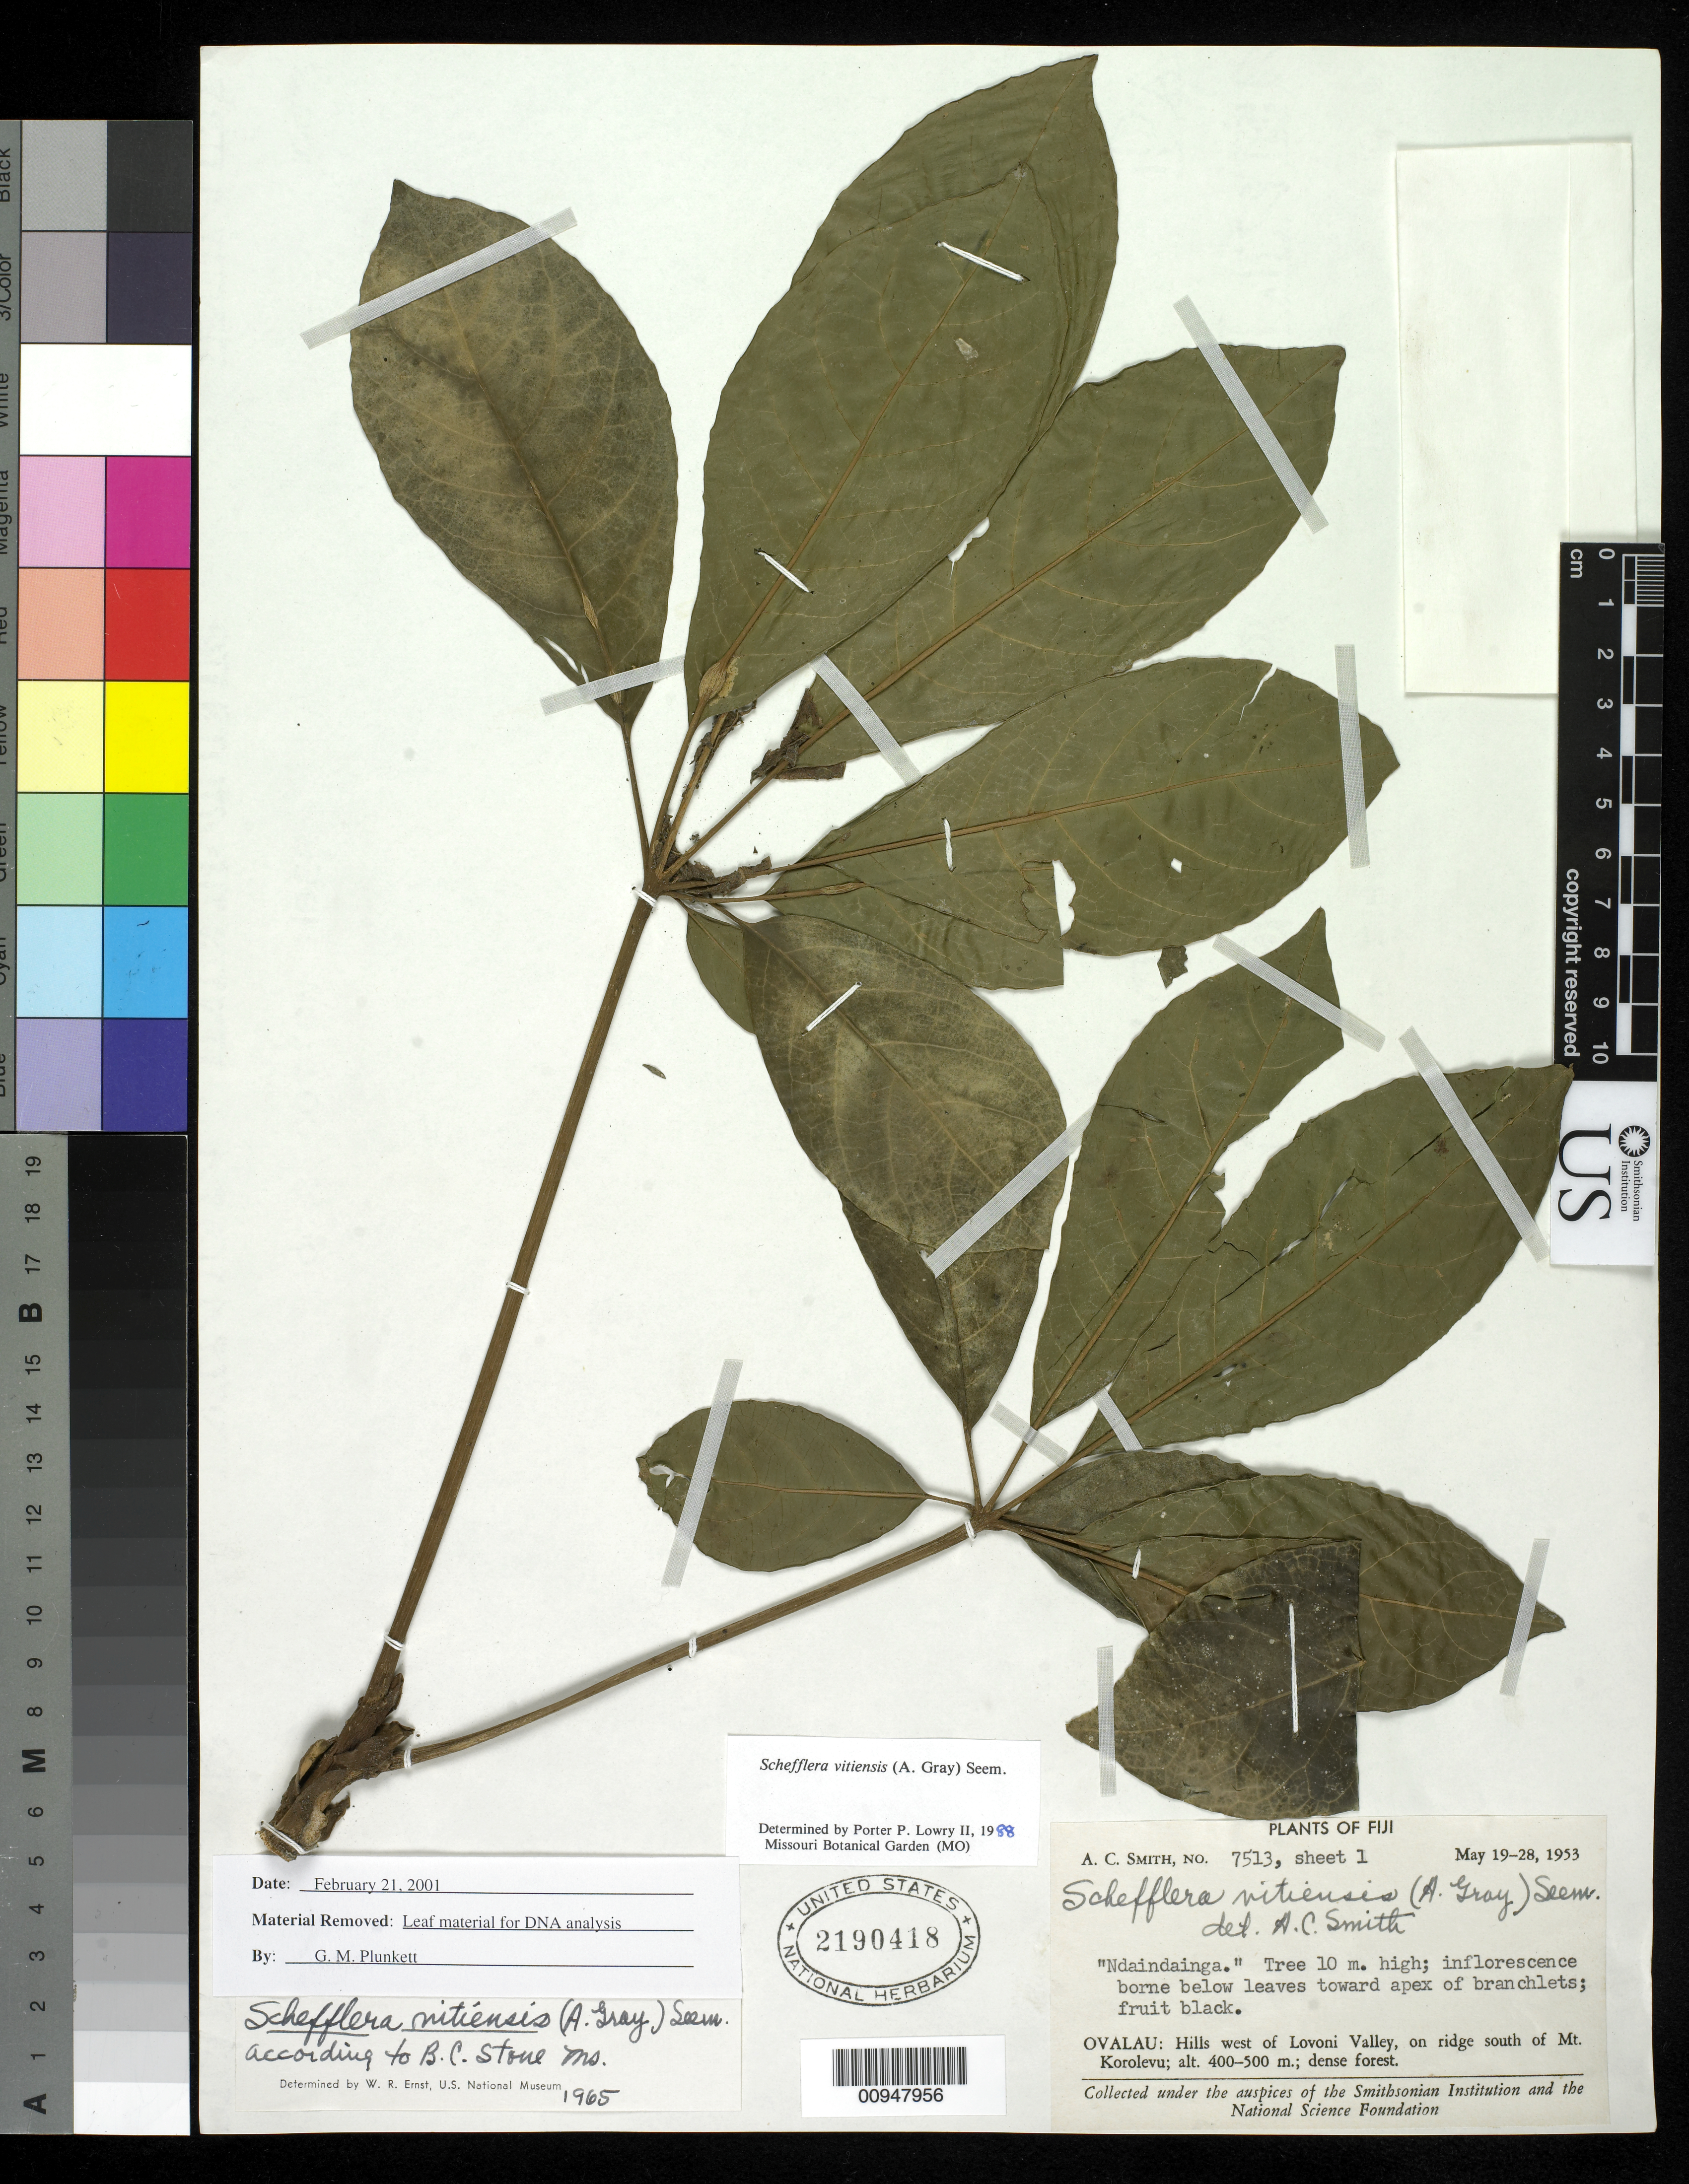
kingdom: Plantae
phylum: Tracheophyta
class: Magnoliopsida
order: Apiales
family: Araliaceae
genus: Schefflera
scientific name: Schefflera vitensis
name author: (A. Gray) Seem.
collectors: C. A. Smith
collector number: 7513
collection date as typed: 19 May 1953 to 28 May 1953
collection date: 1953-05-19/1953-05-28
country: Fiji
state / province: Eastern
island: Ovalau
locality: Hills W of Lovoni Valley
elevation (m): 400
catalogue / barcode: US 2190418